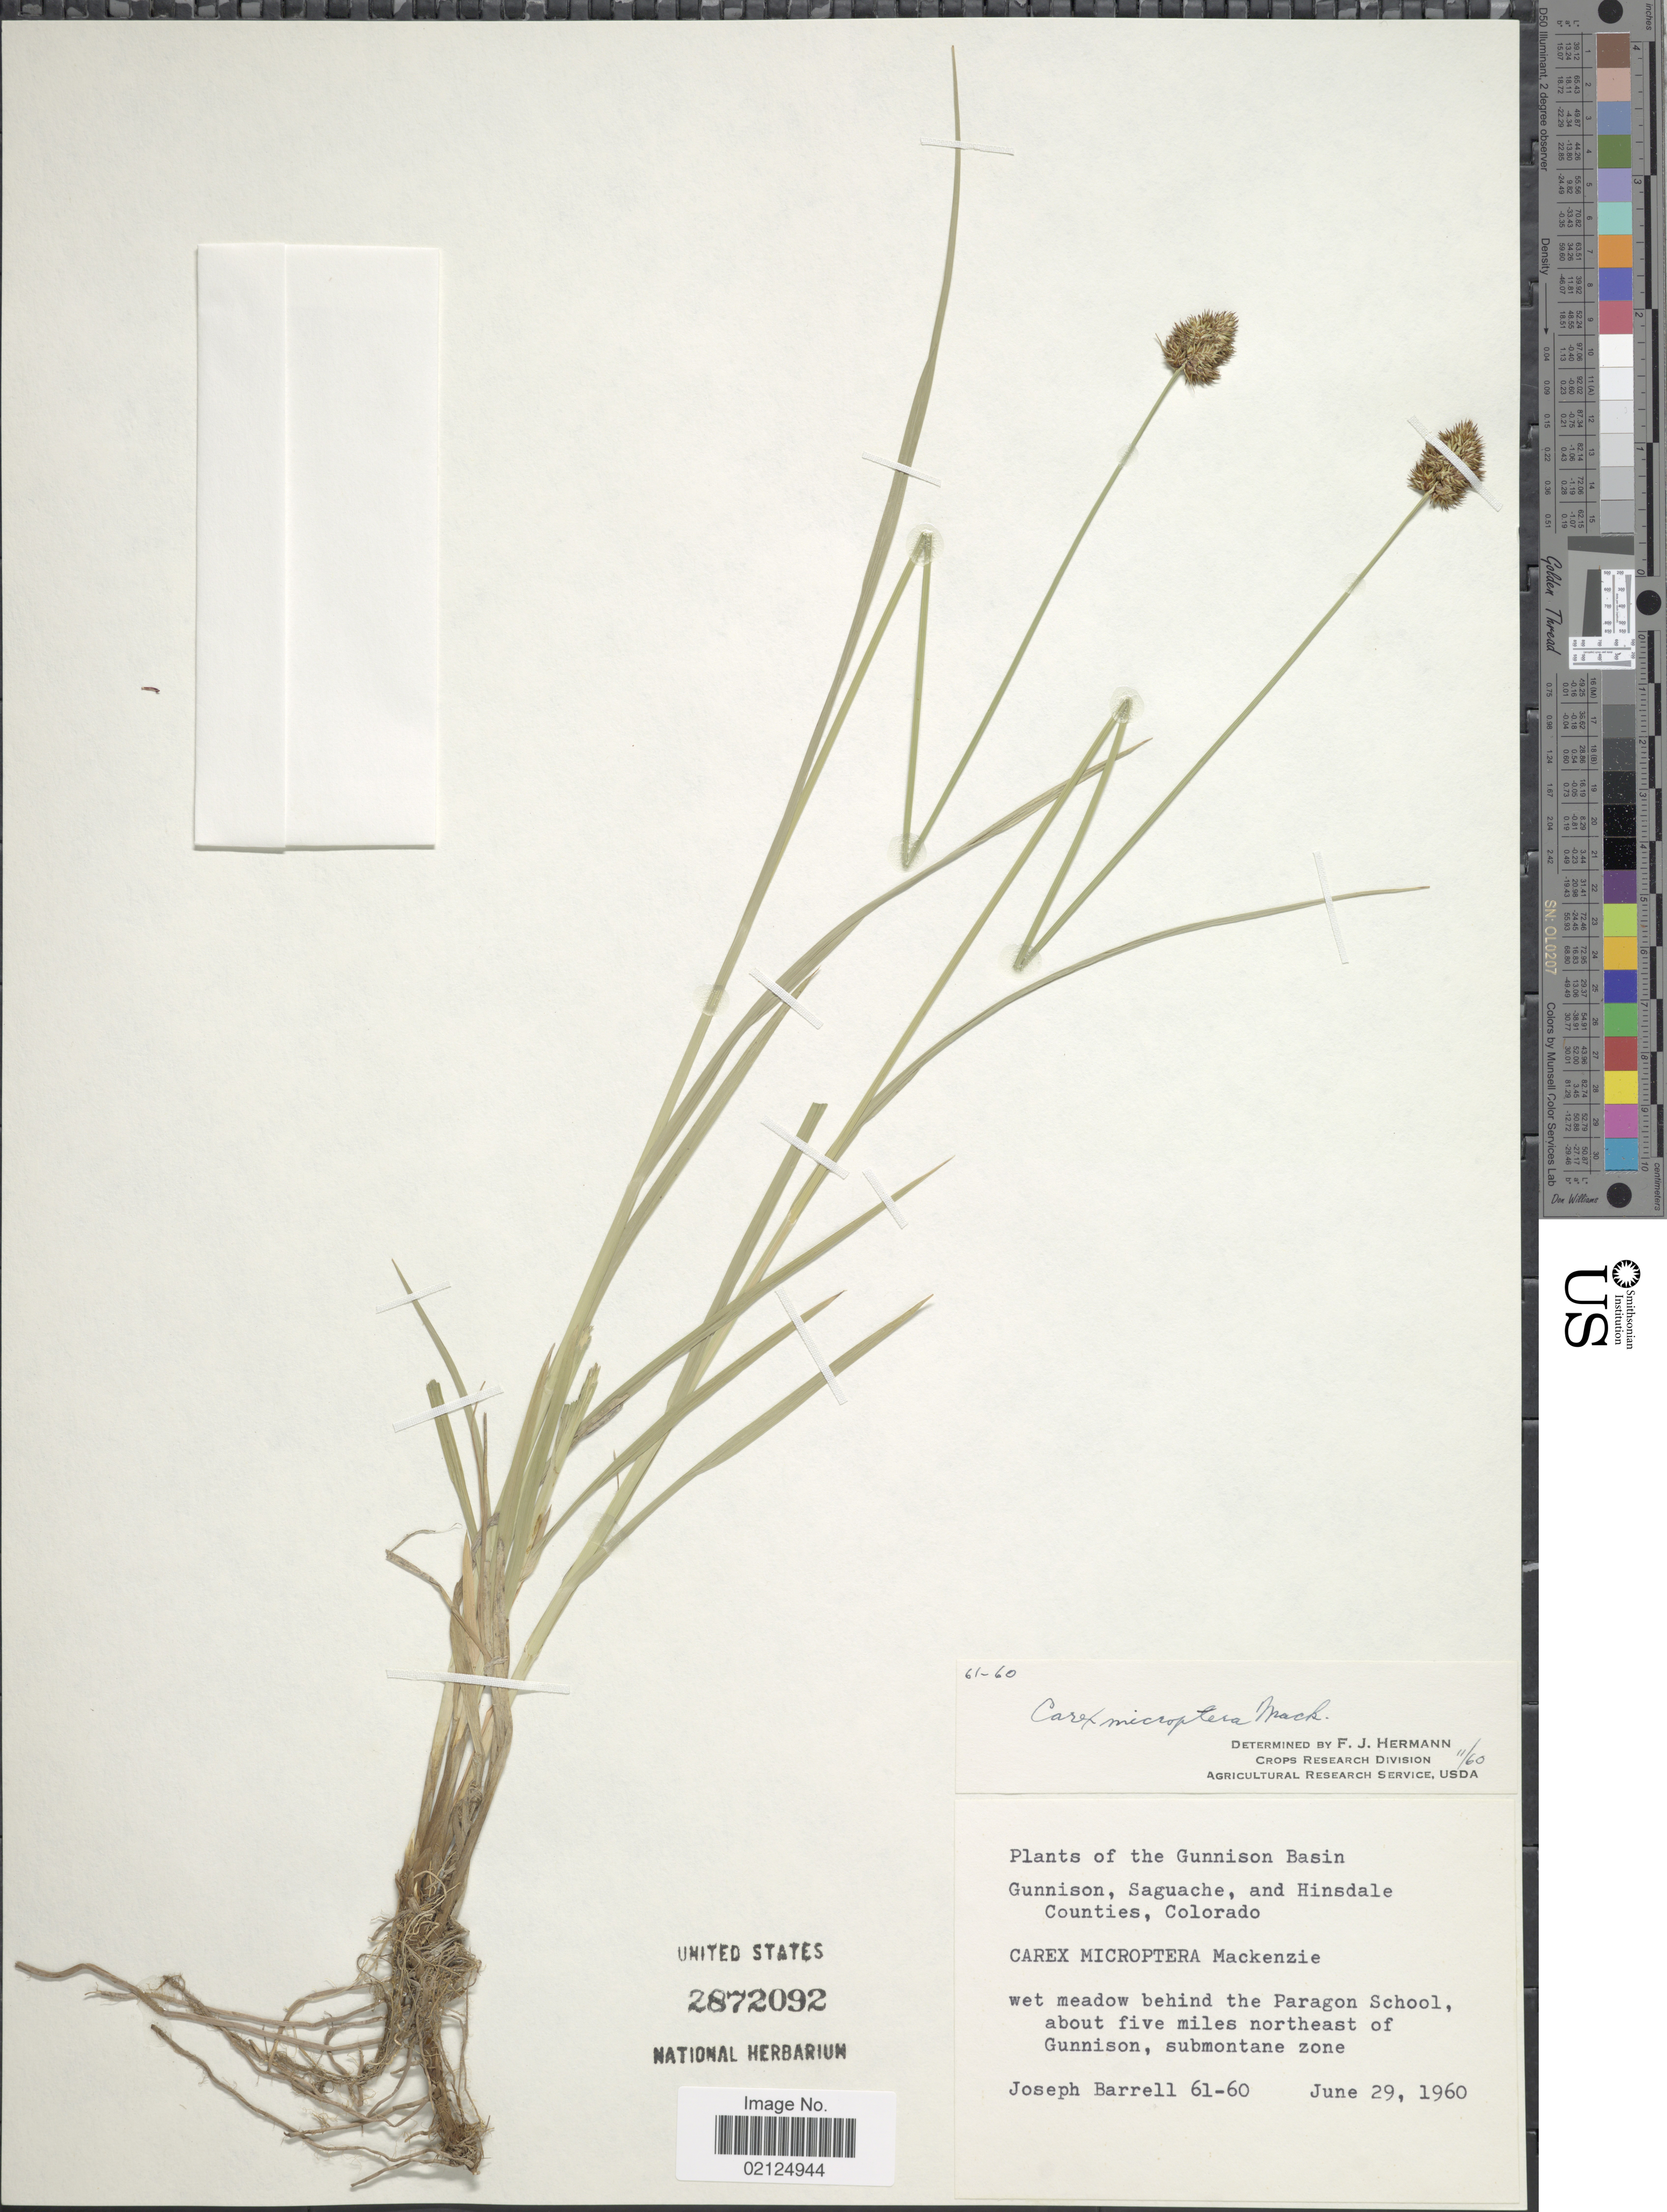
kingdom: Plantae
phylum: Tracheophyta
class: Liliopsida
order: Poales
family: Cyperaceae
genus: Carex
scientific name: Carex microptera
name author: Mack.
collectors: J. Barrell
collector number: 61-60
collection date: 1960-06-29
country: United States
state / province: Colorado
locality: Gunnison Basin, Gunnison, Saguache, and Hinsdale Counties, behind the Paragon School, about five miles northeast of Gunnison, Submontane Zone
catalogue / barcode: US 2872092